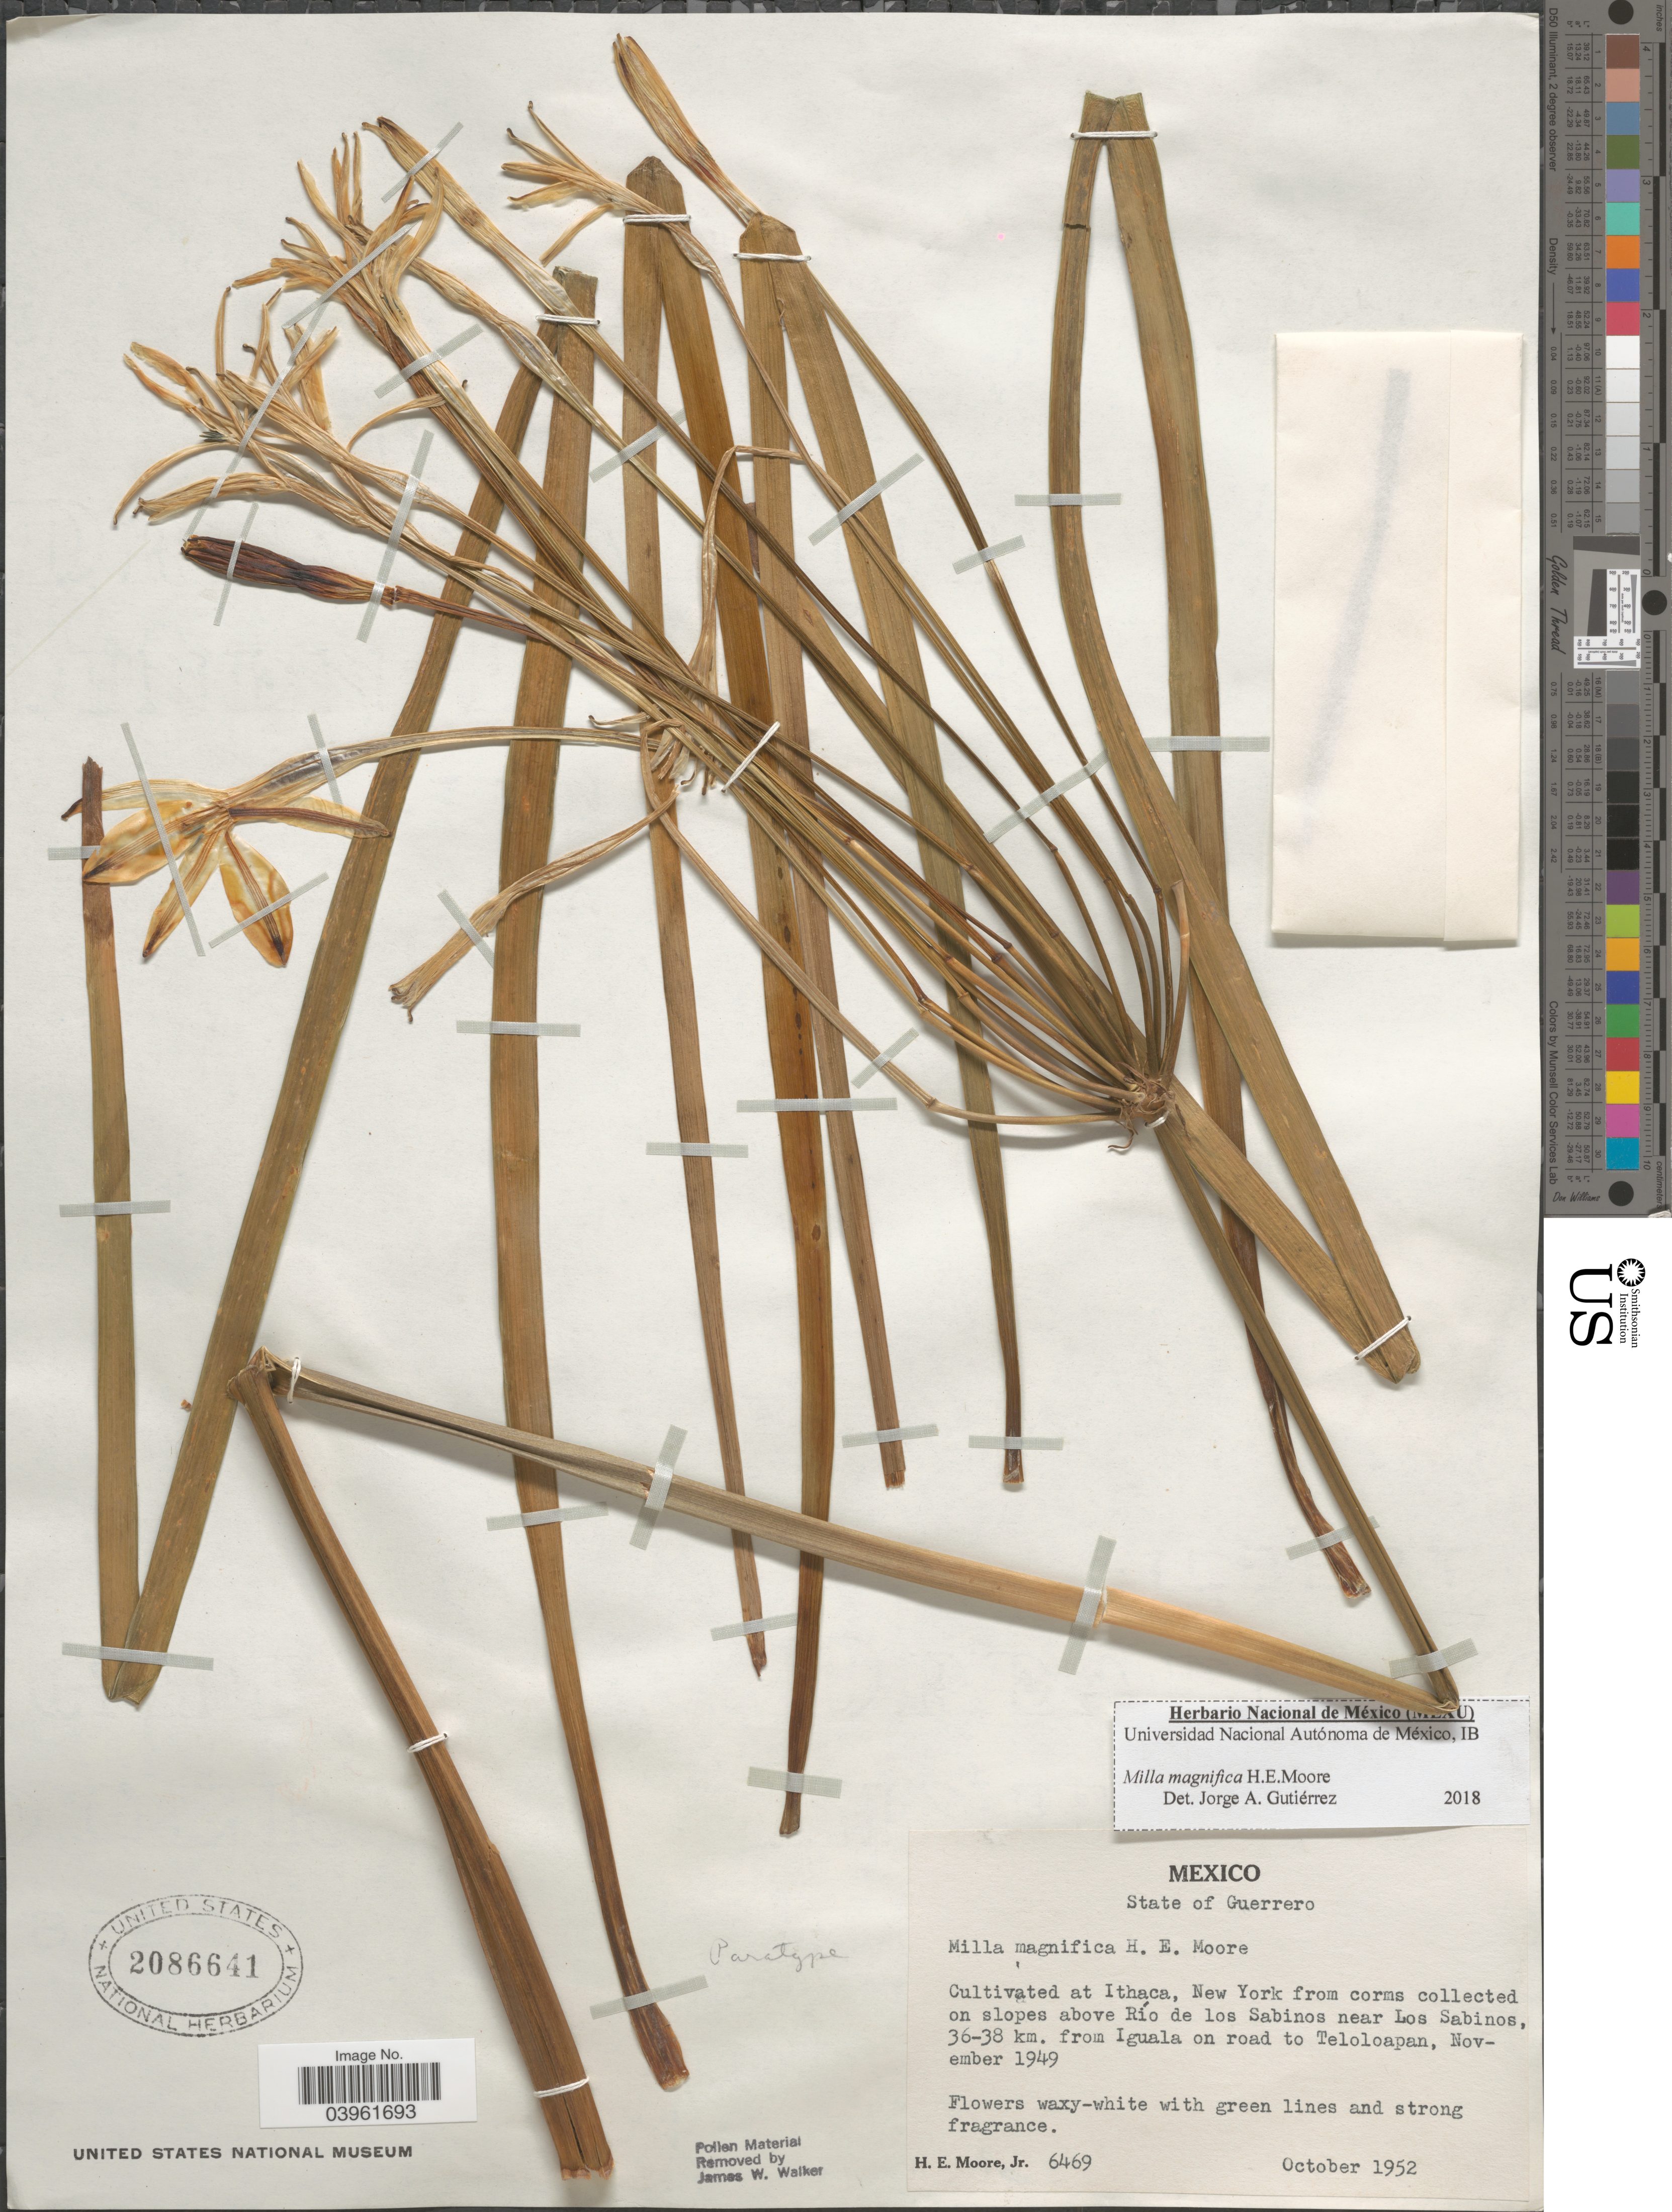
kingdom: Plantae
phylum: Tracheophyta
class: Liliopsida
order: Asparagales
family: Asparagaceae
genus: Milla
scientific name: Milla magnifica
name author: H.E. Moore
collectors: H. Moore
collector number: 6469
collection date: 1952-10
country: United States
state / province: New York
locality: At Ithaca.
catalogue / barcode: US 2086641